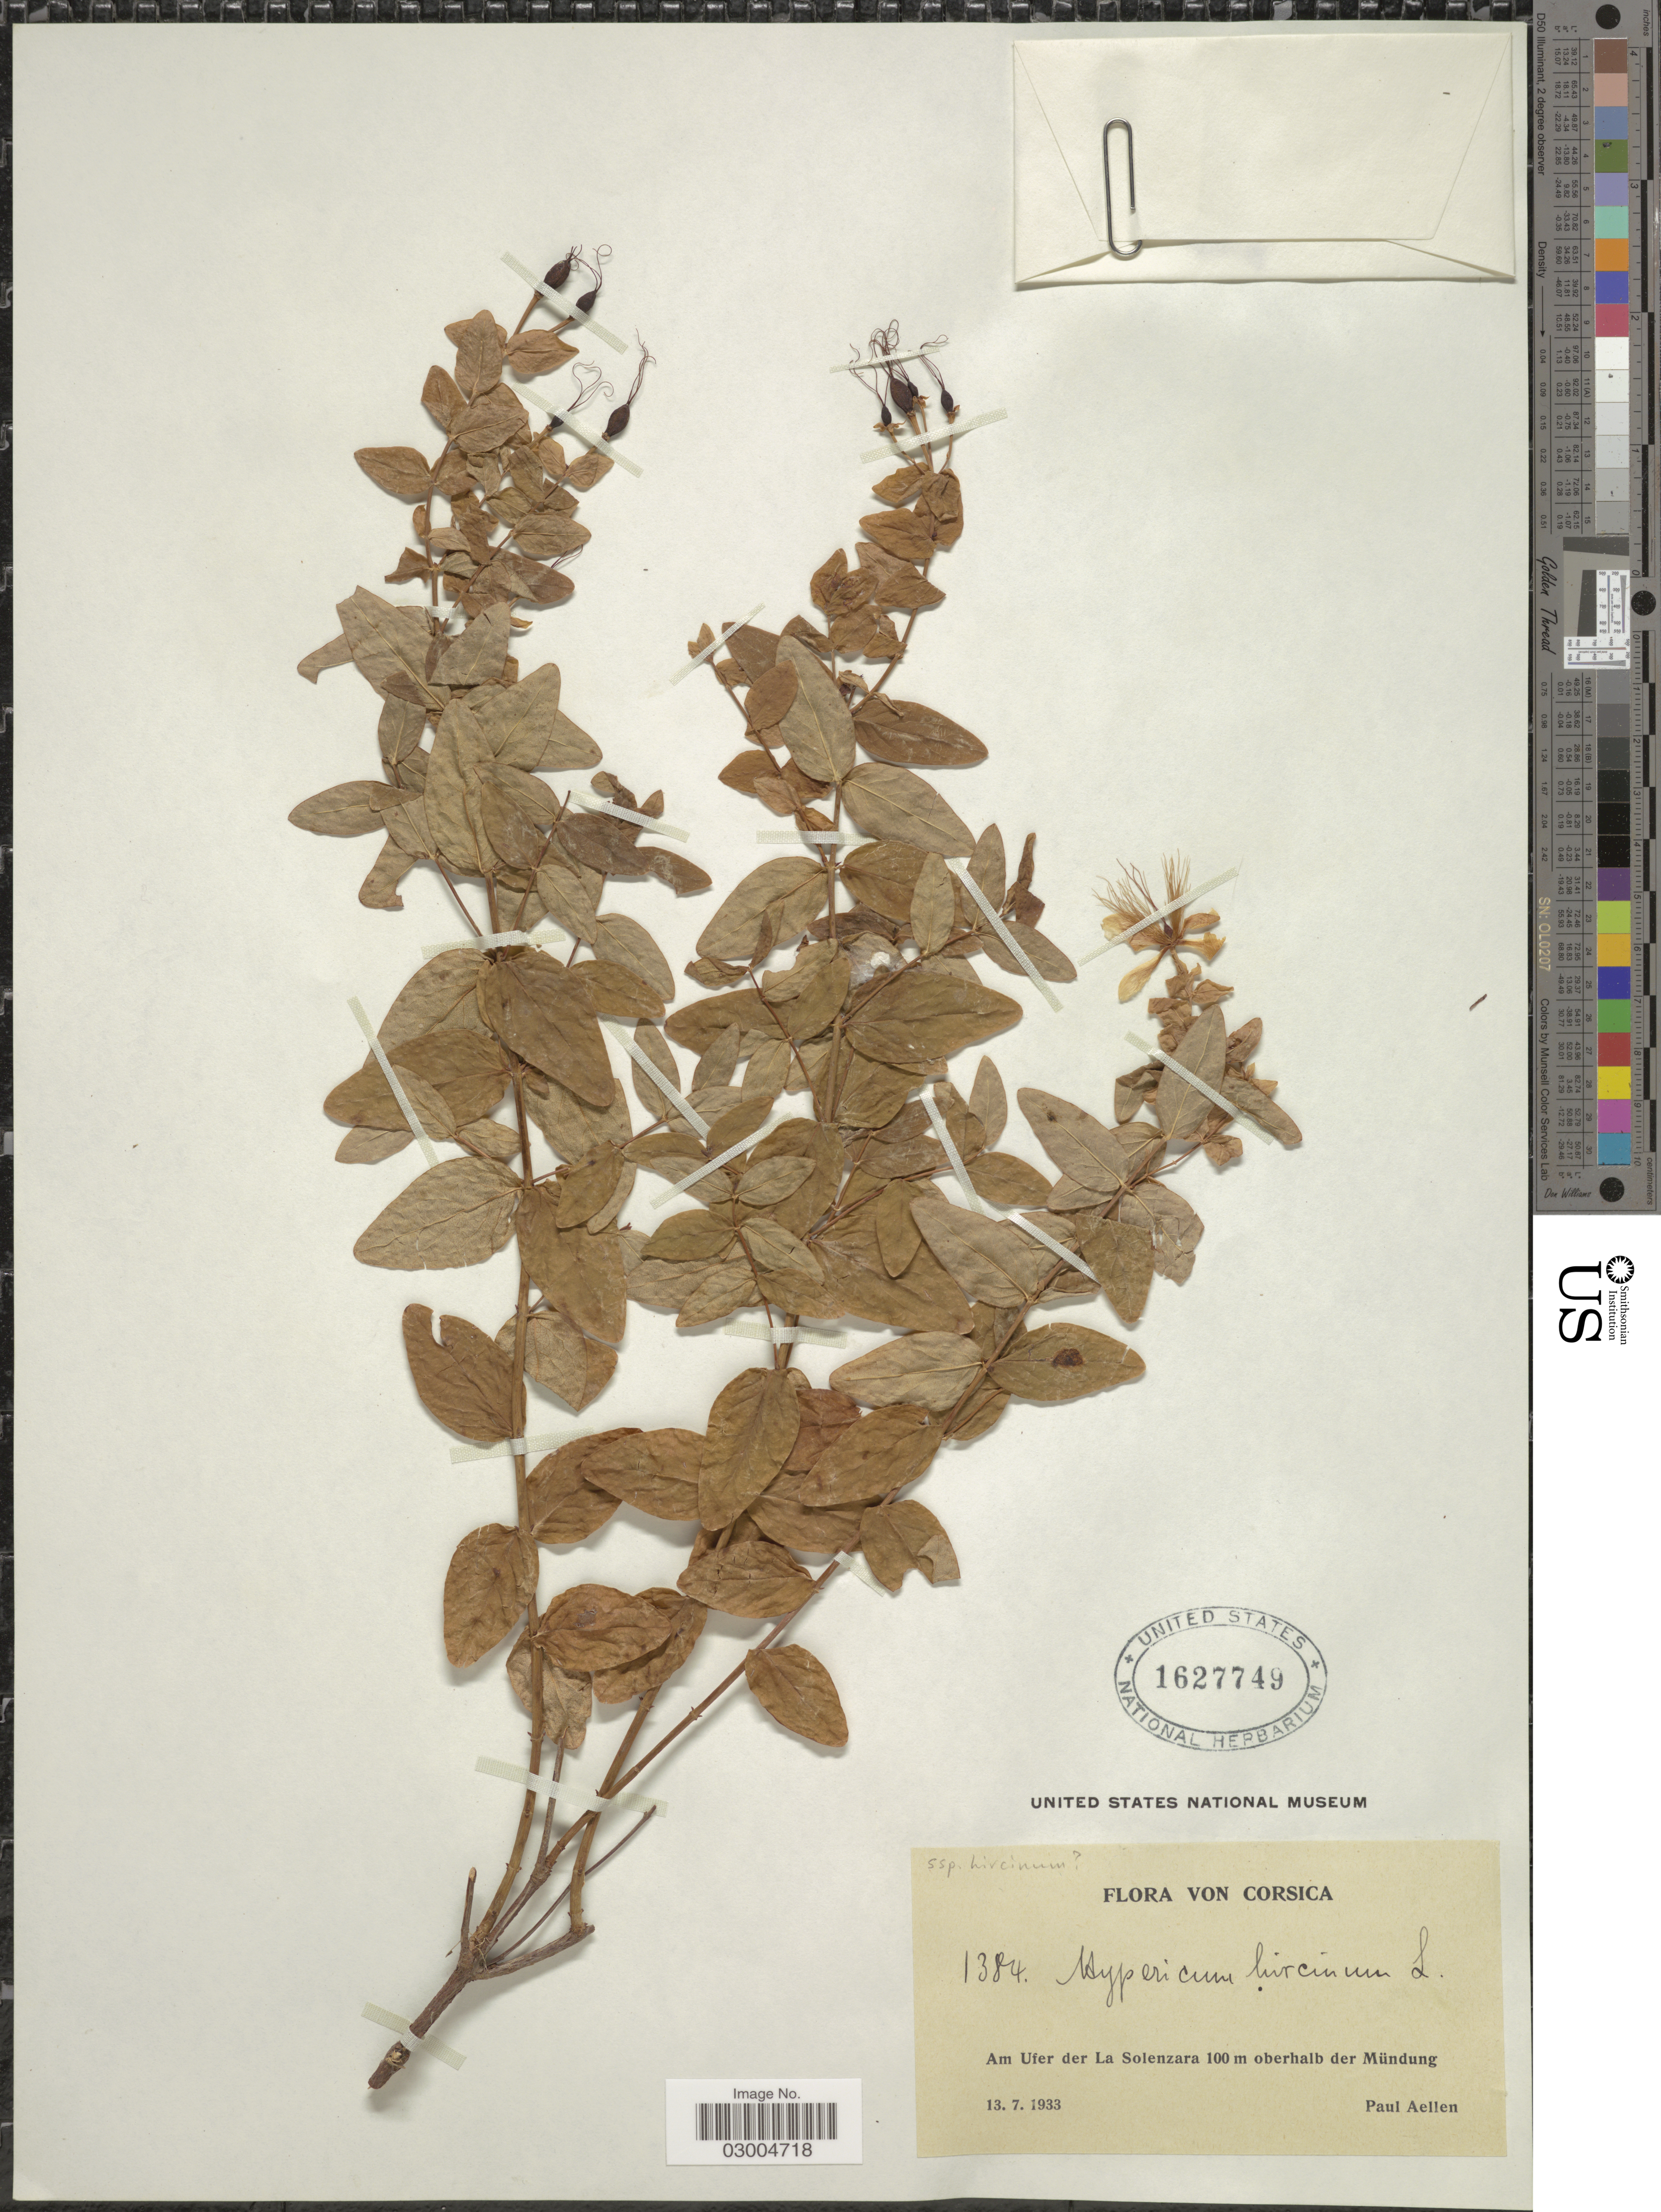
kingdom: Plantae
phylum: Tracheophyta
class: Magnoliopsida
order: Malpighiales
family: Hypericaceae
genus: Hypericum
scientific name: Hypericum hircinum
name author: L.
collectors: P. Aellen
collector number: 1384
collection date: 1933-07-13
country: France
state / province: Corsica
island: Corse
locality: Am Ufer der La Solenzara 100 m oberhalb der Mündung.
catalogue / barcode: US 1627749